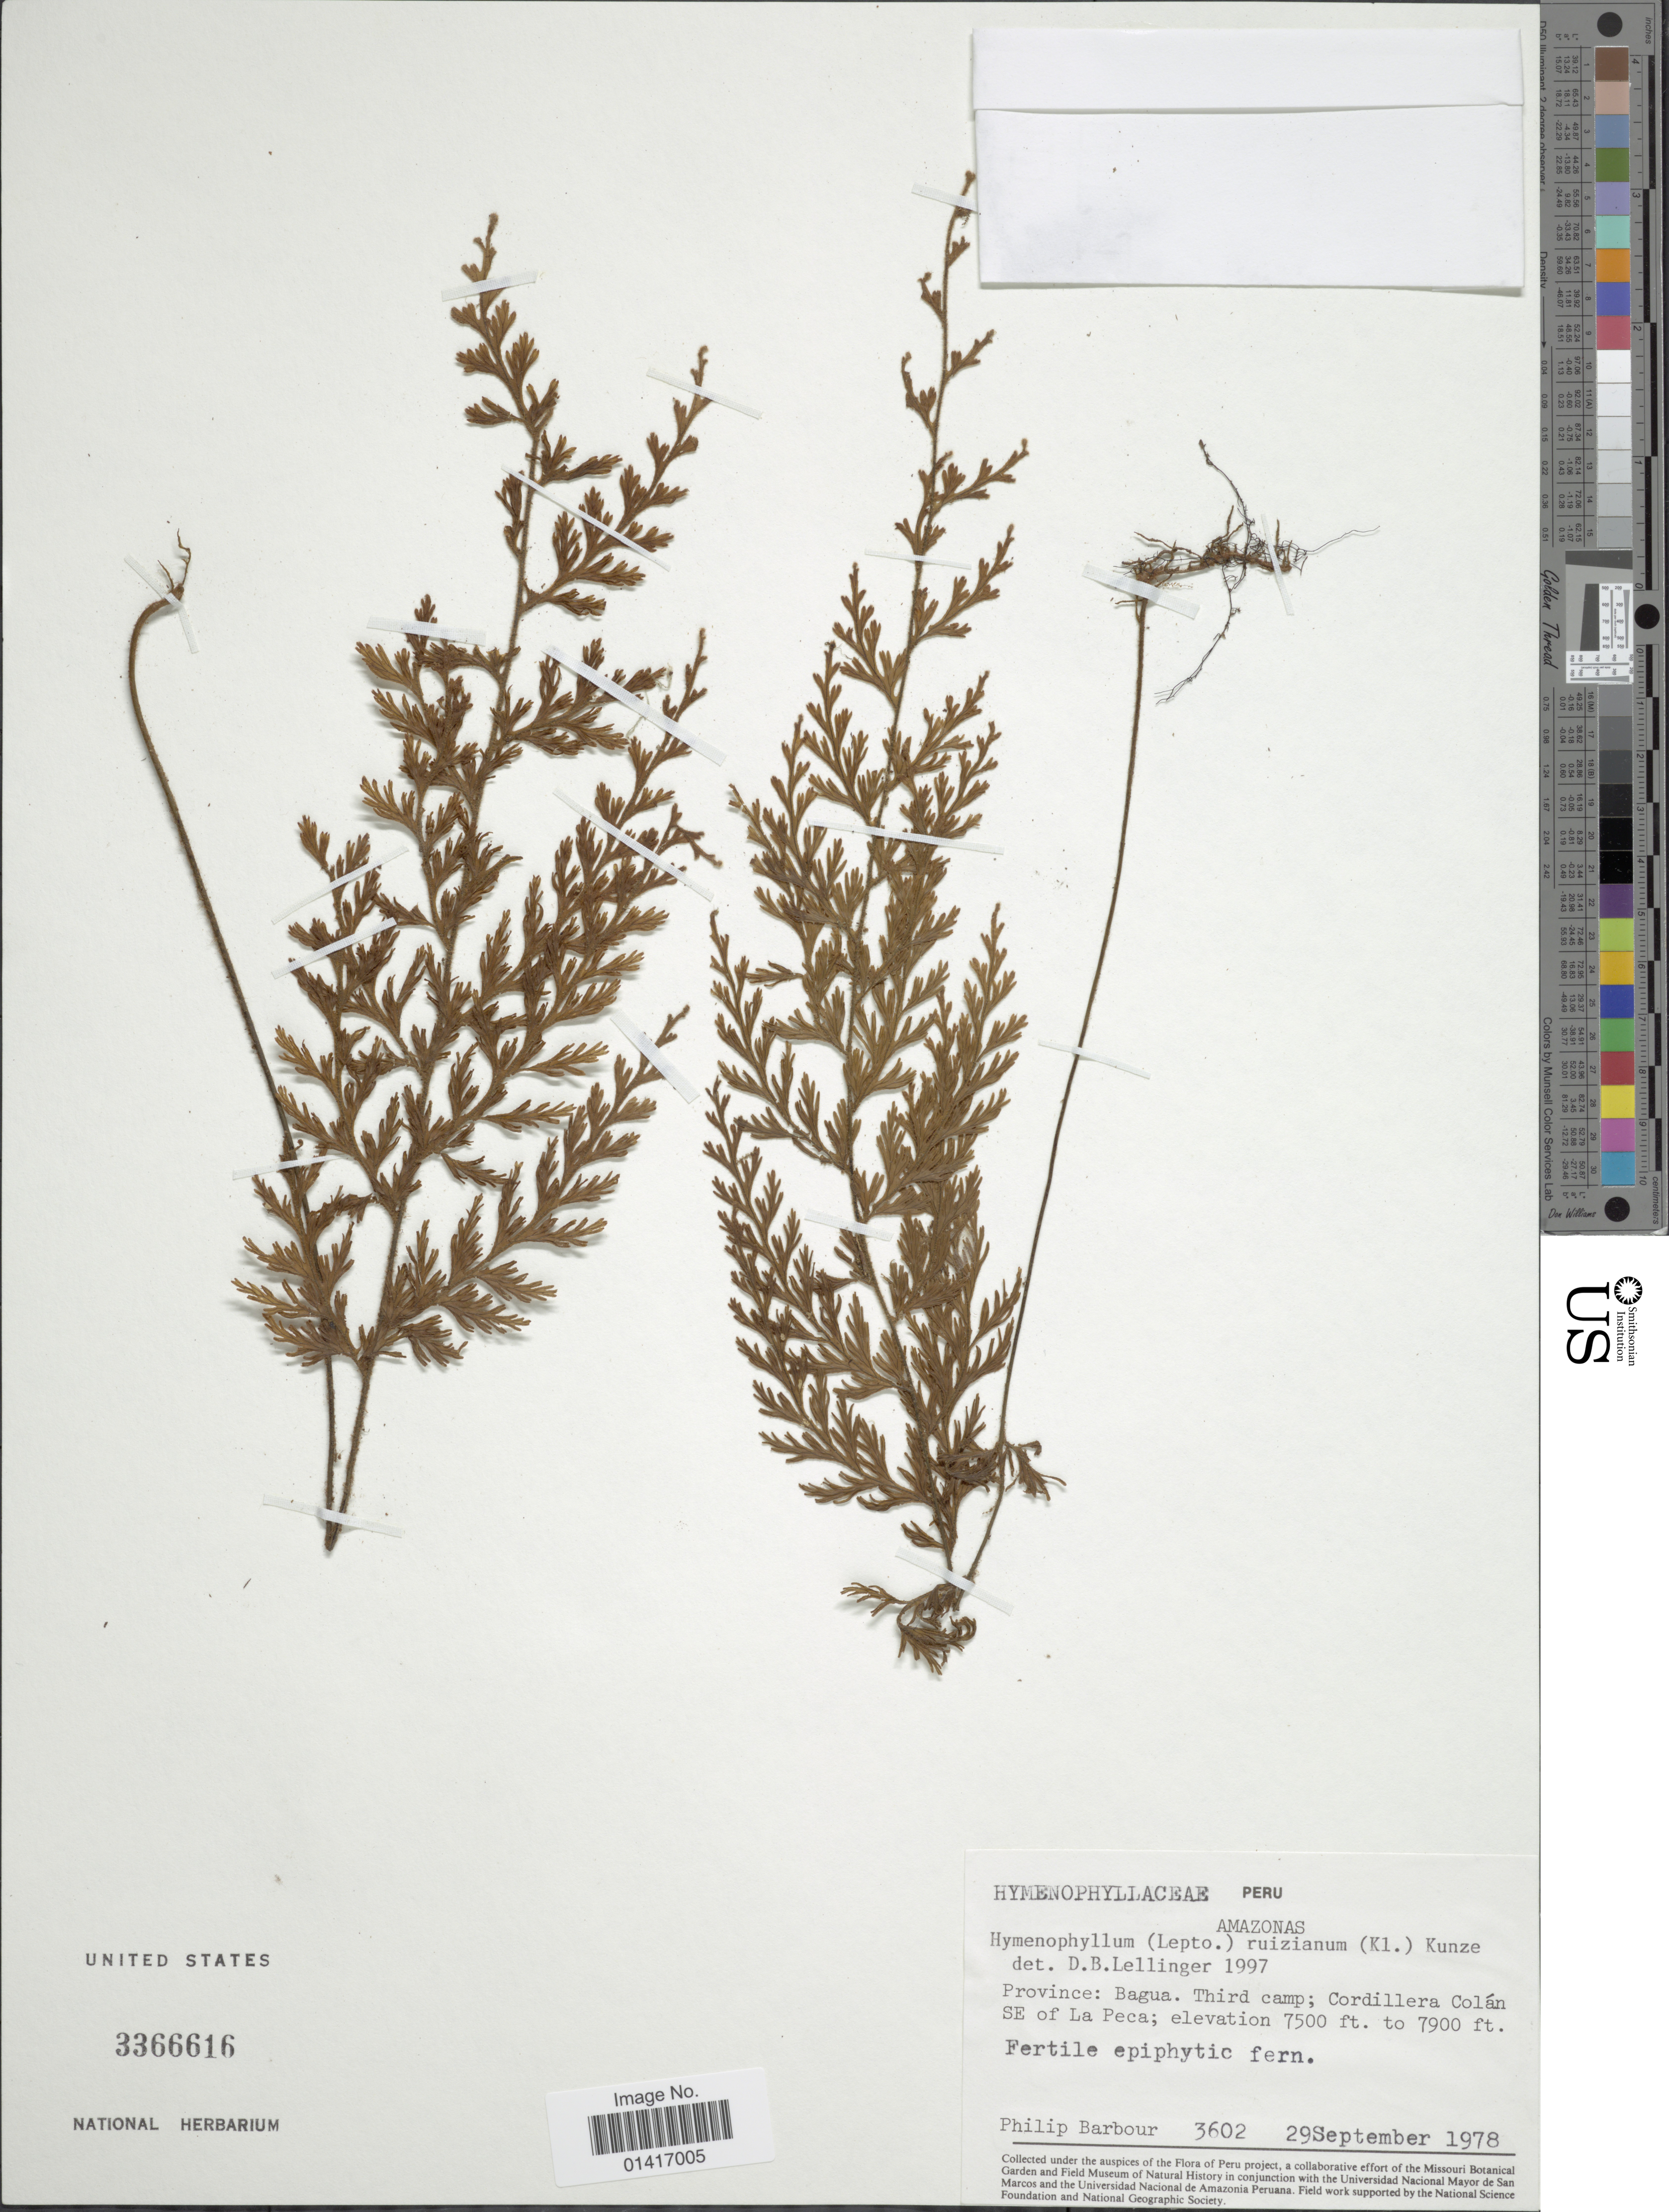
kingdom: Plantae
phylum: Tracheophyta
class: Polypodiopsida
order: Hymenophyllales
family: Hymenophyllaceae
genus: Hymenophyllum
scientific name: Hymenophyllum ruizianum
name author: (Klotzsch) Kunze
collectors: P. Barbour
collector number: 3602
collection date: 1978-09-29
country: Peru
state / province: Amazonas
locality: Province: Bagua. Third camp; Cordillera Colán SE of La Peca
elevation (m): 2286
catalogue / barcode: US 3366616